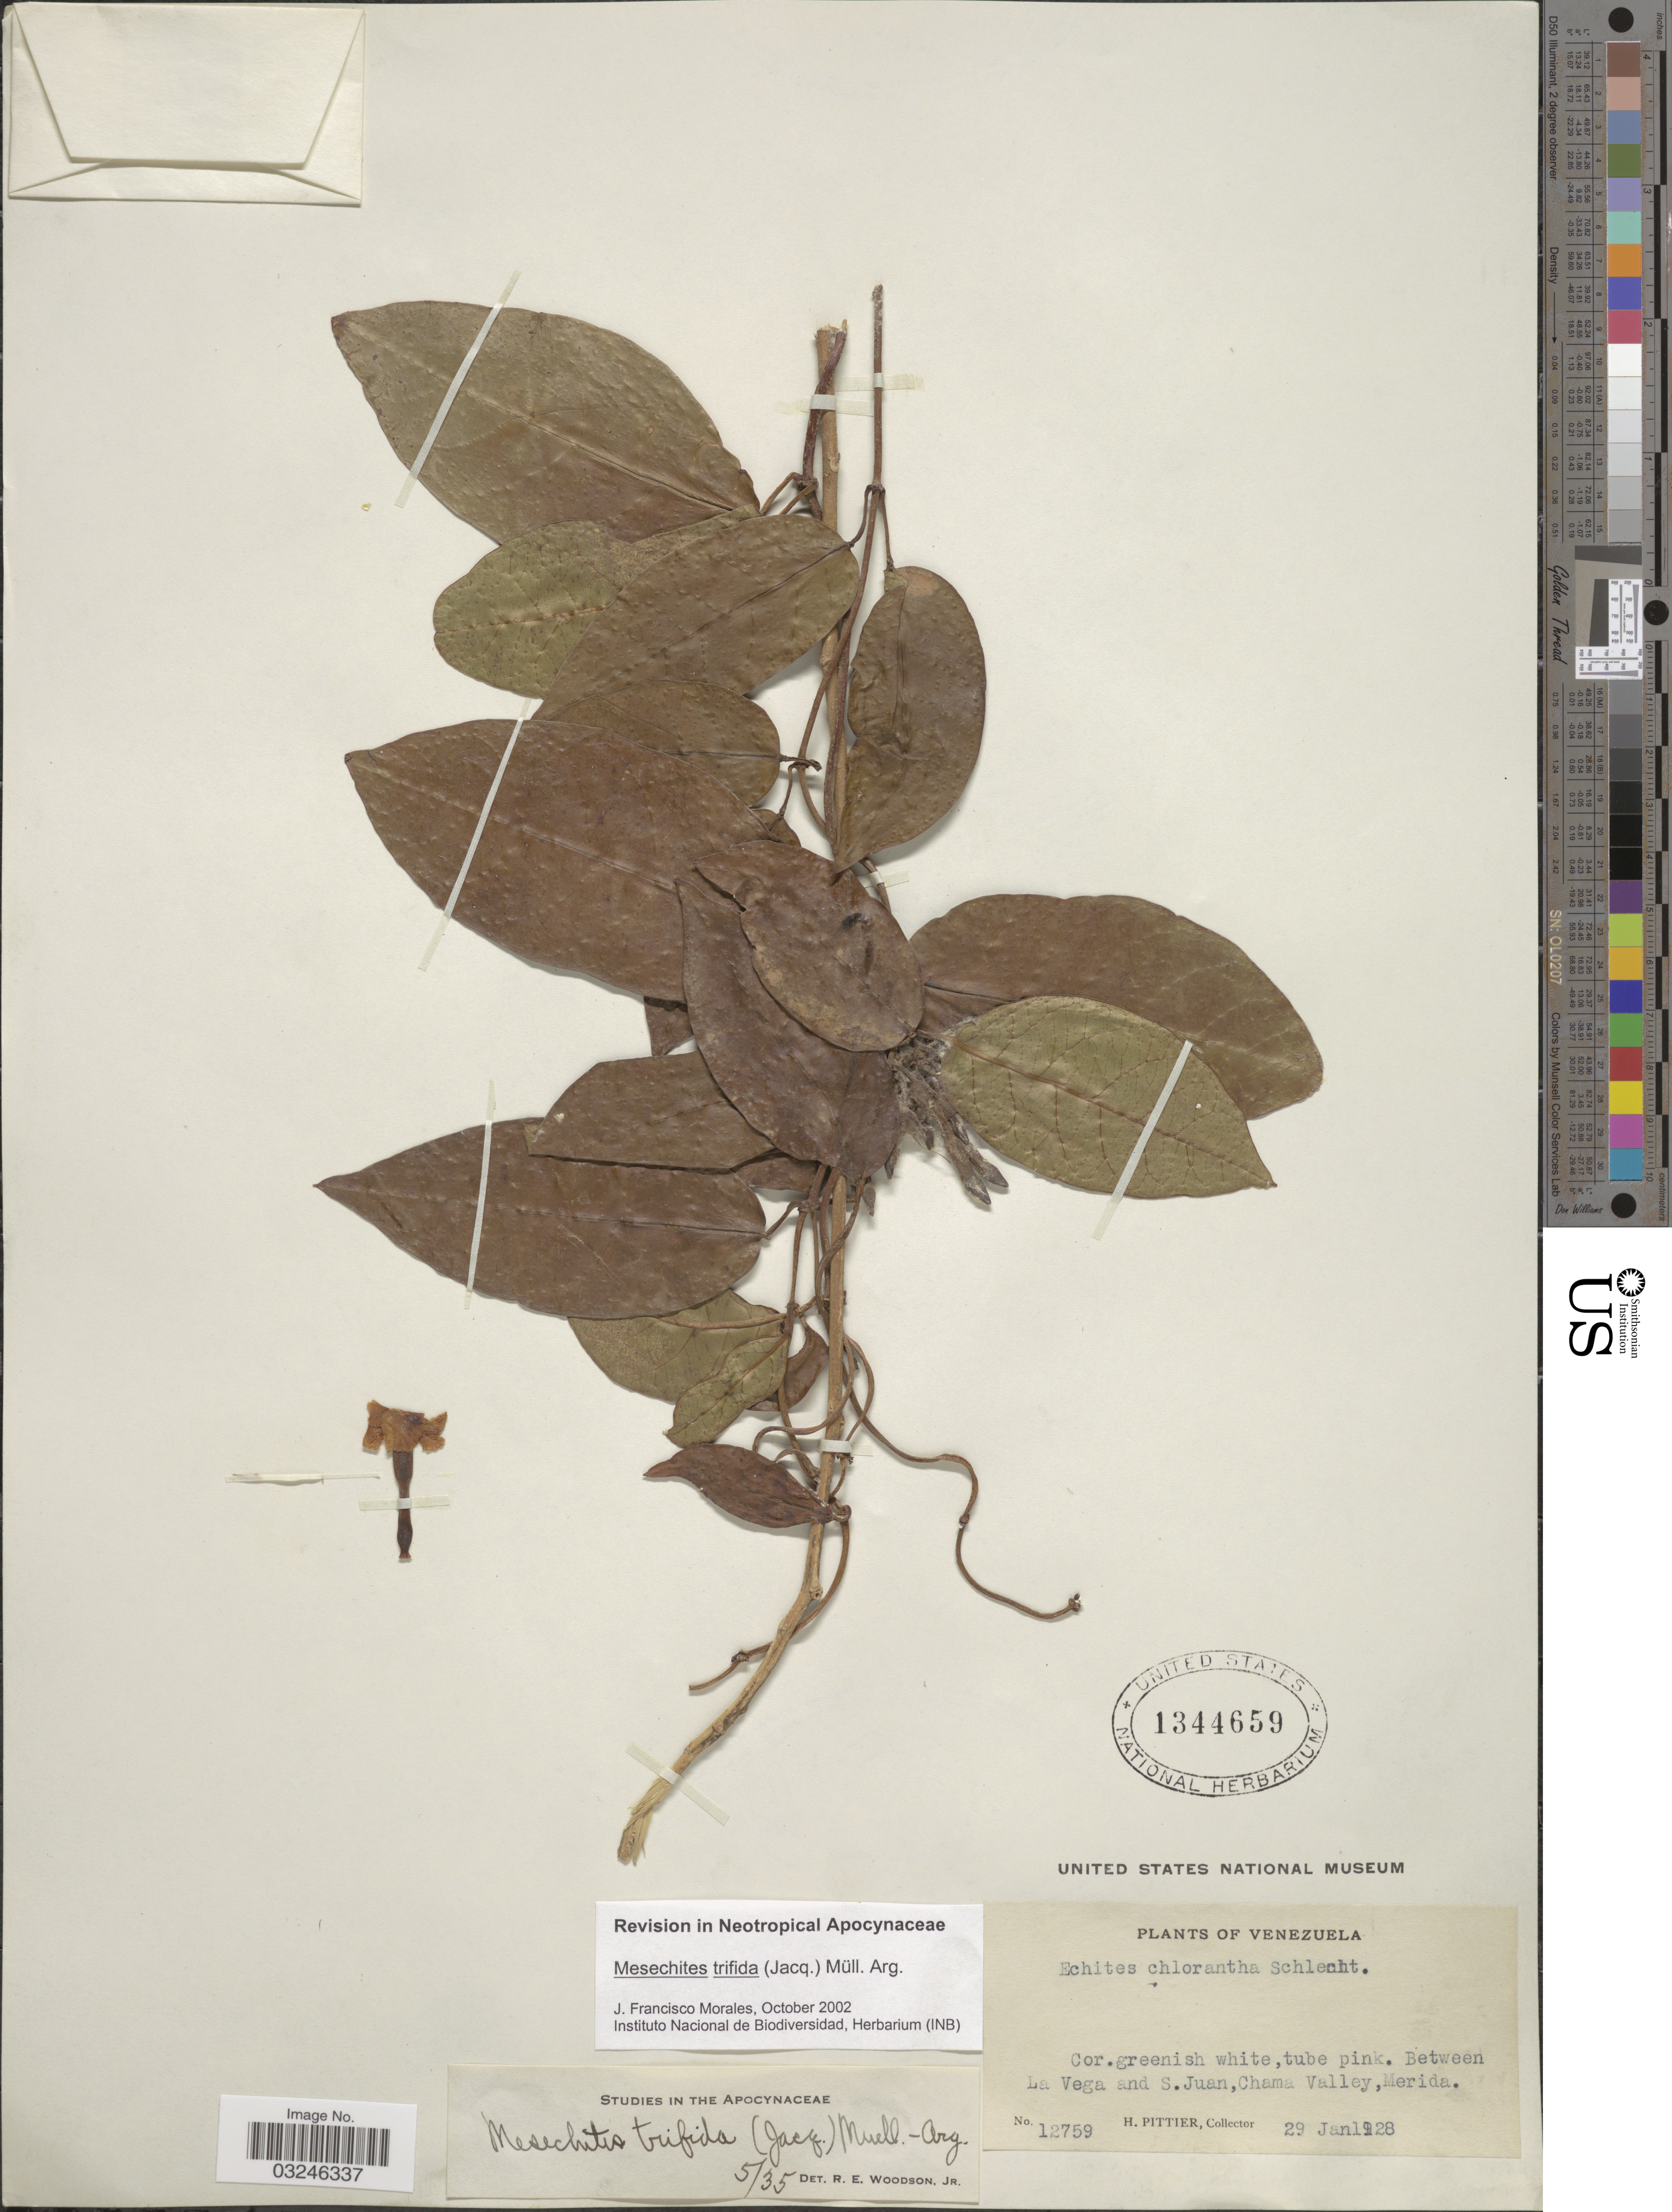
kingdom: Plantae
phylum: Tracheophyta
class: Magnoliopsida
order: Gentianales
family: Apocynaceae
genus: Mesechites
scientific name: Mesechites trifidus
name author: (Jacq.) Müll. Arg.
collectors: H. F. Pittier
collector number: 12759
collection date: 1928-01-29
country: Venezuela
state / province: Mérida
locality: Between La Vega and S. Juan, Chama Valley.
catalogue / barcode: US 1344659